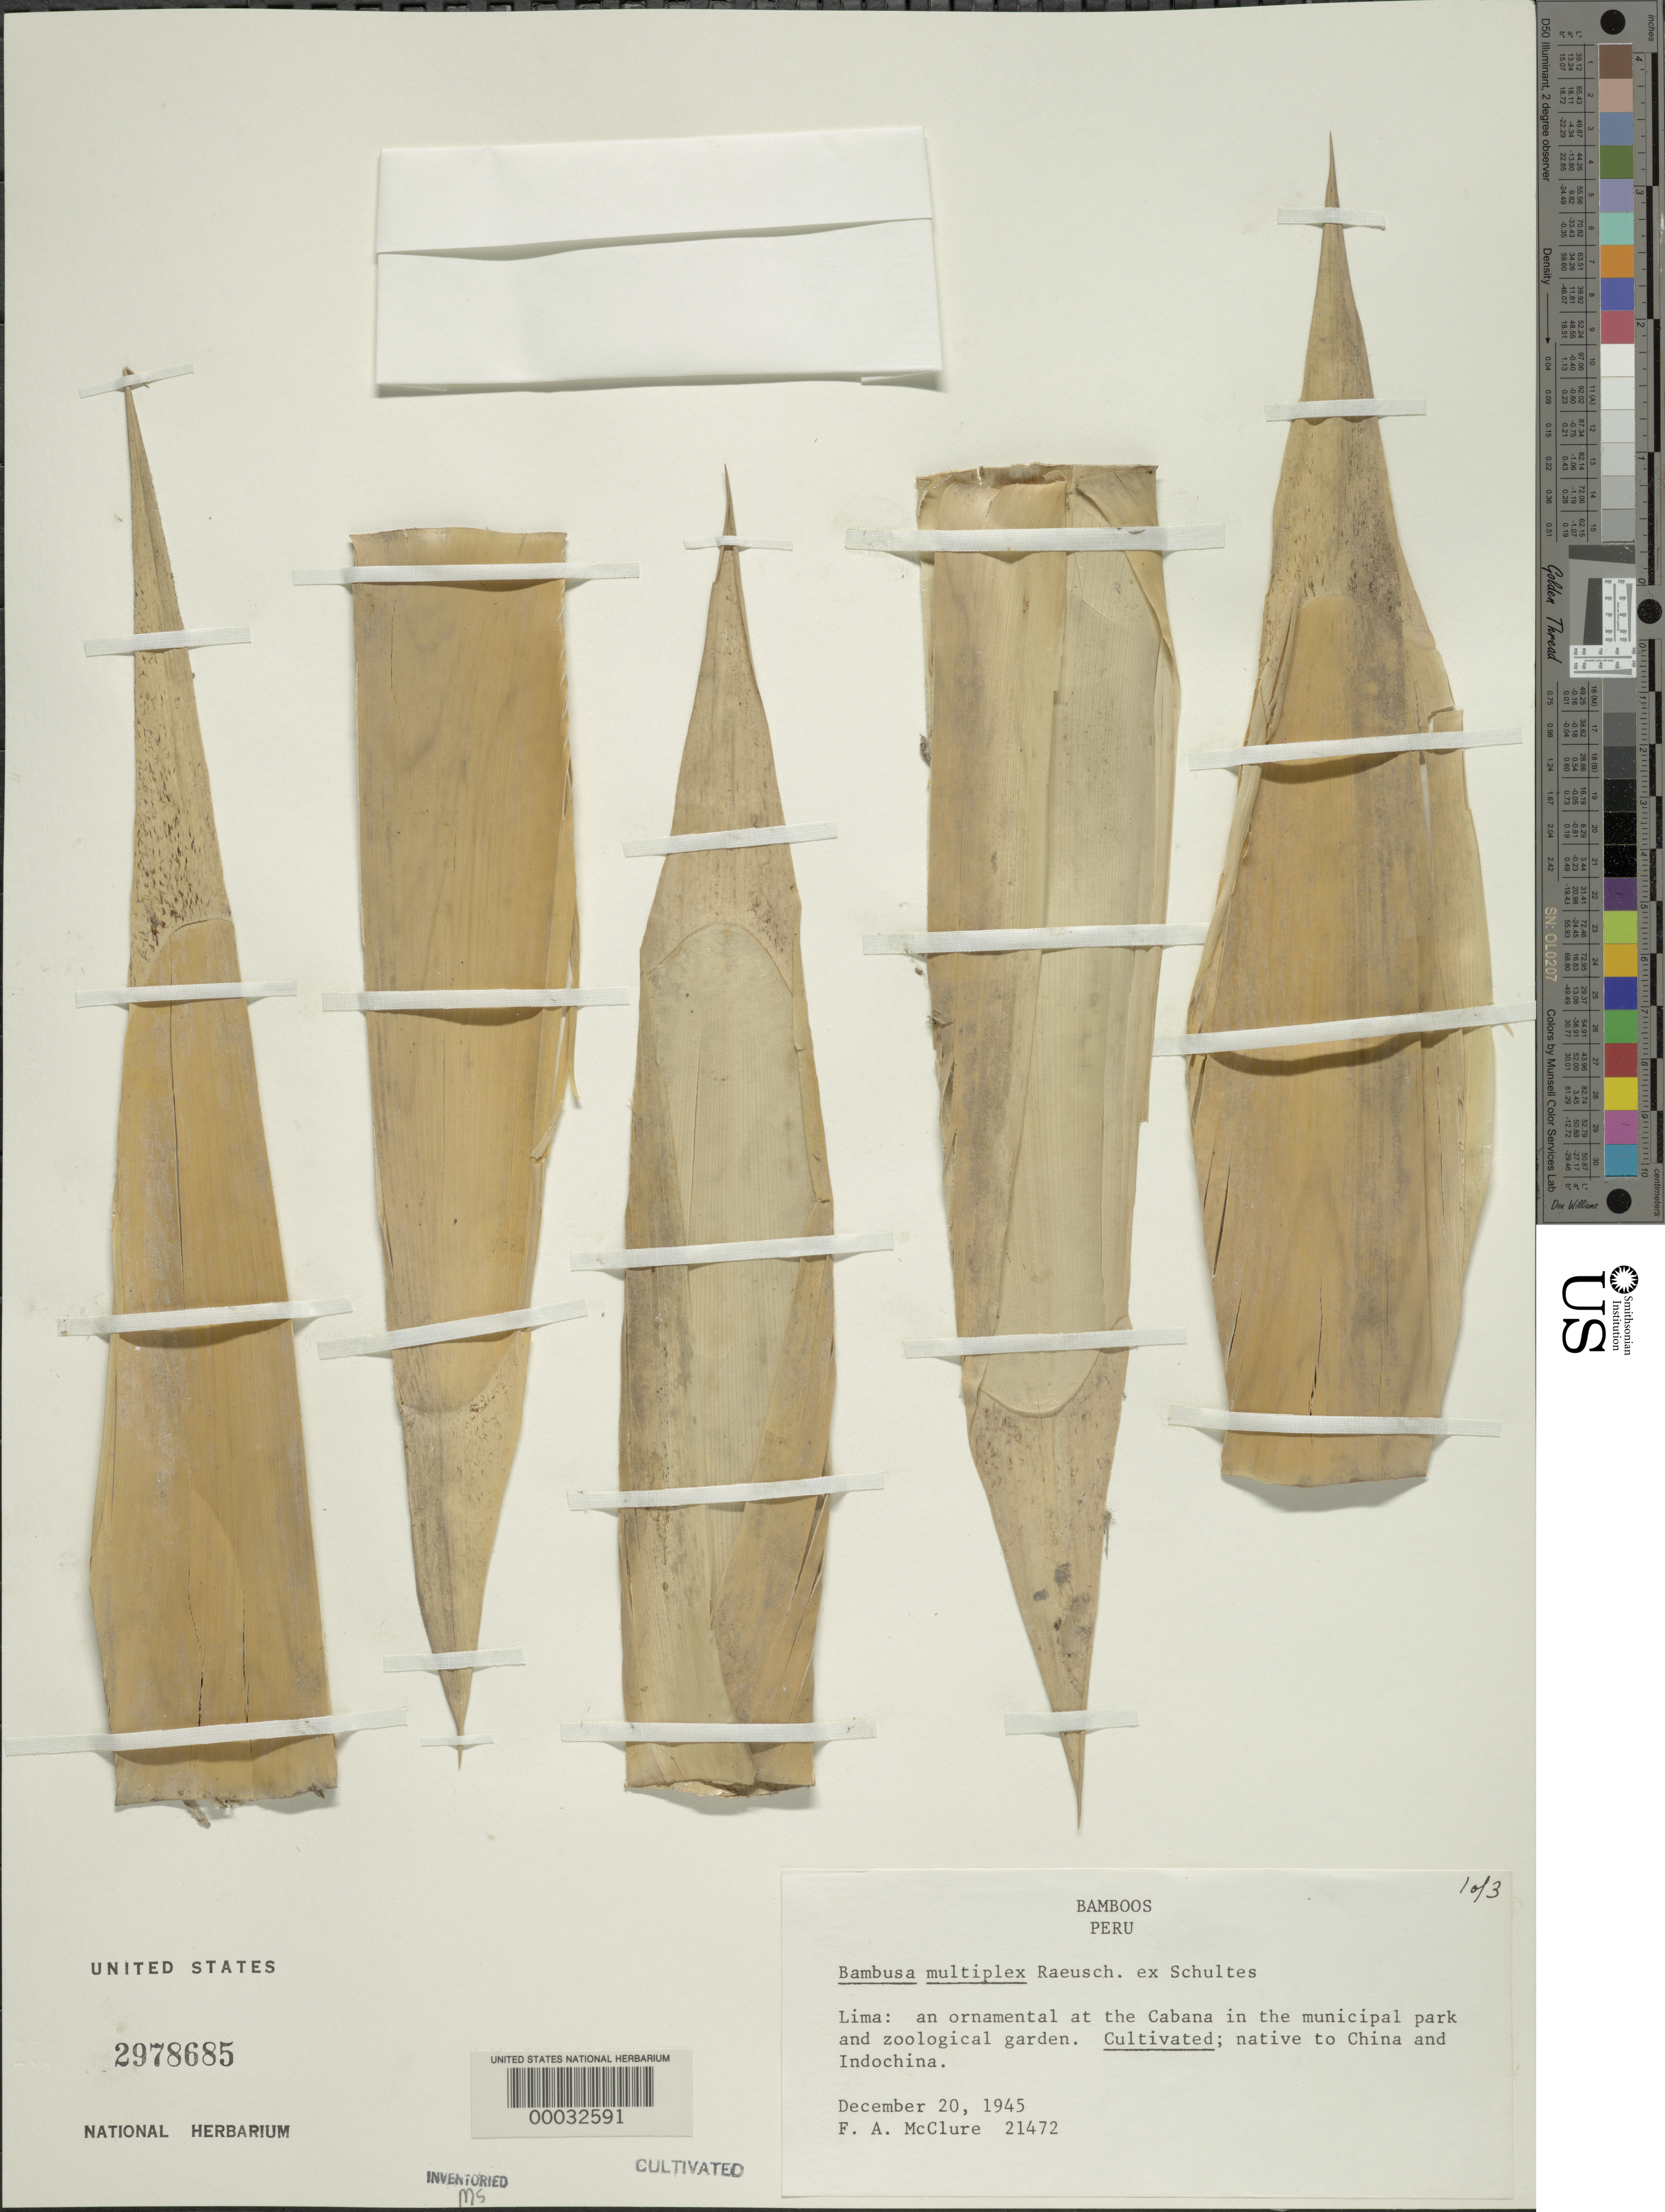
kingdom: Plantae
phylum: Tracheophyta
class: Liliopsida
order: Poales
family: Poaceae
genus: Bambusa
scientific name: Bambusa multiplex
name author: (Lour.) Raeusch. ex Schult. & Schult. f.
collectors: F. A. McClure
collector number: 21472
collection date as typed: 20 Dec 1945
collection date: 1945-12-20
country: Peru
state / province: Lima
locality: Zoological garden-cabana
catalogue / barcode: US 2978685